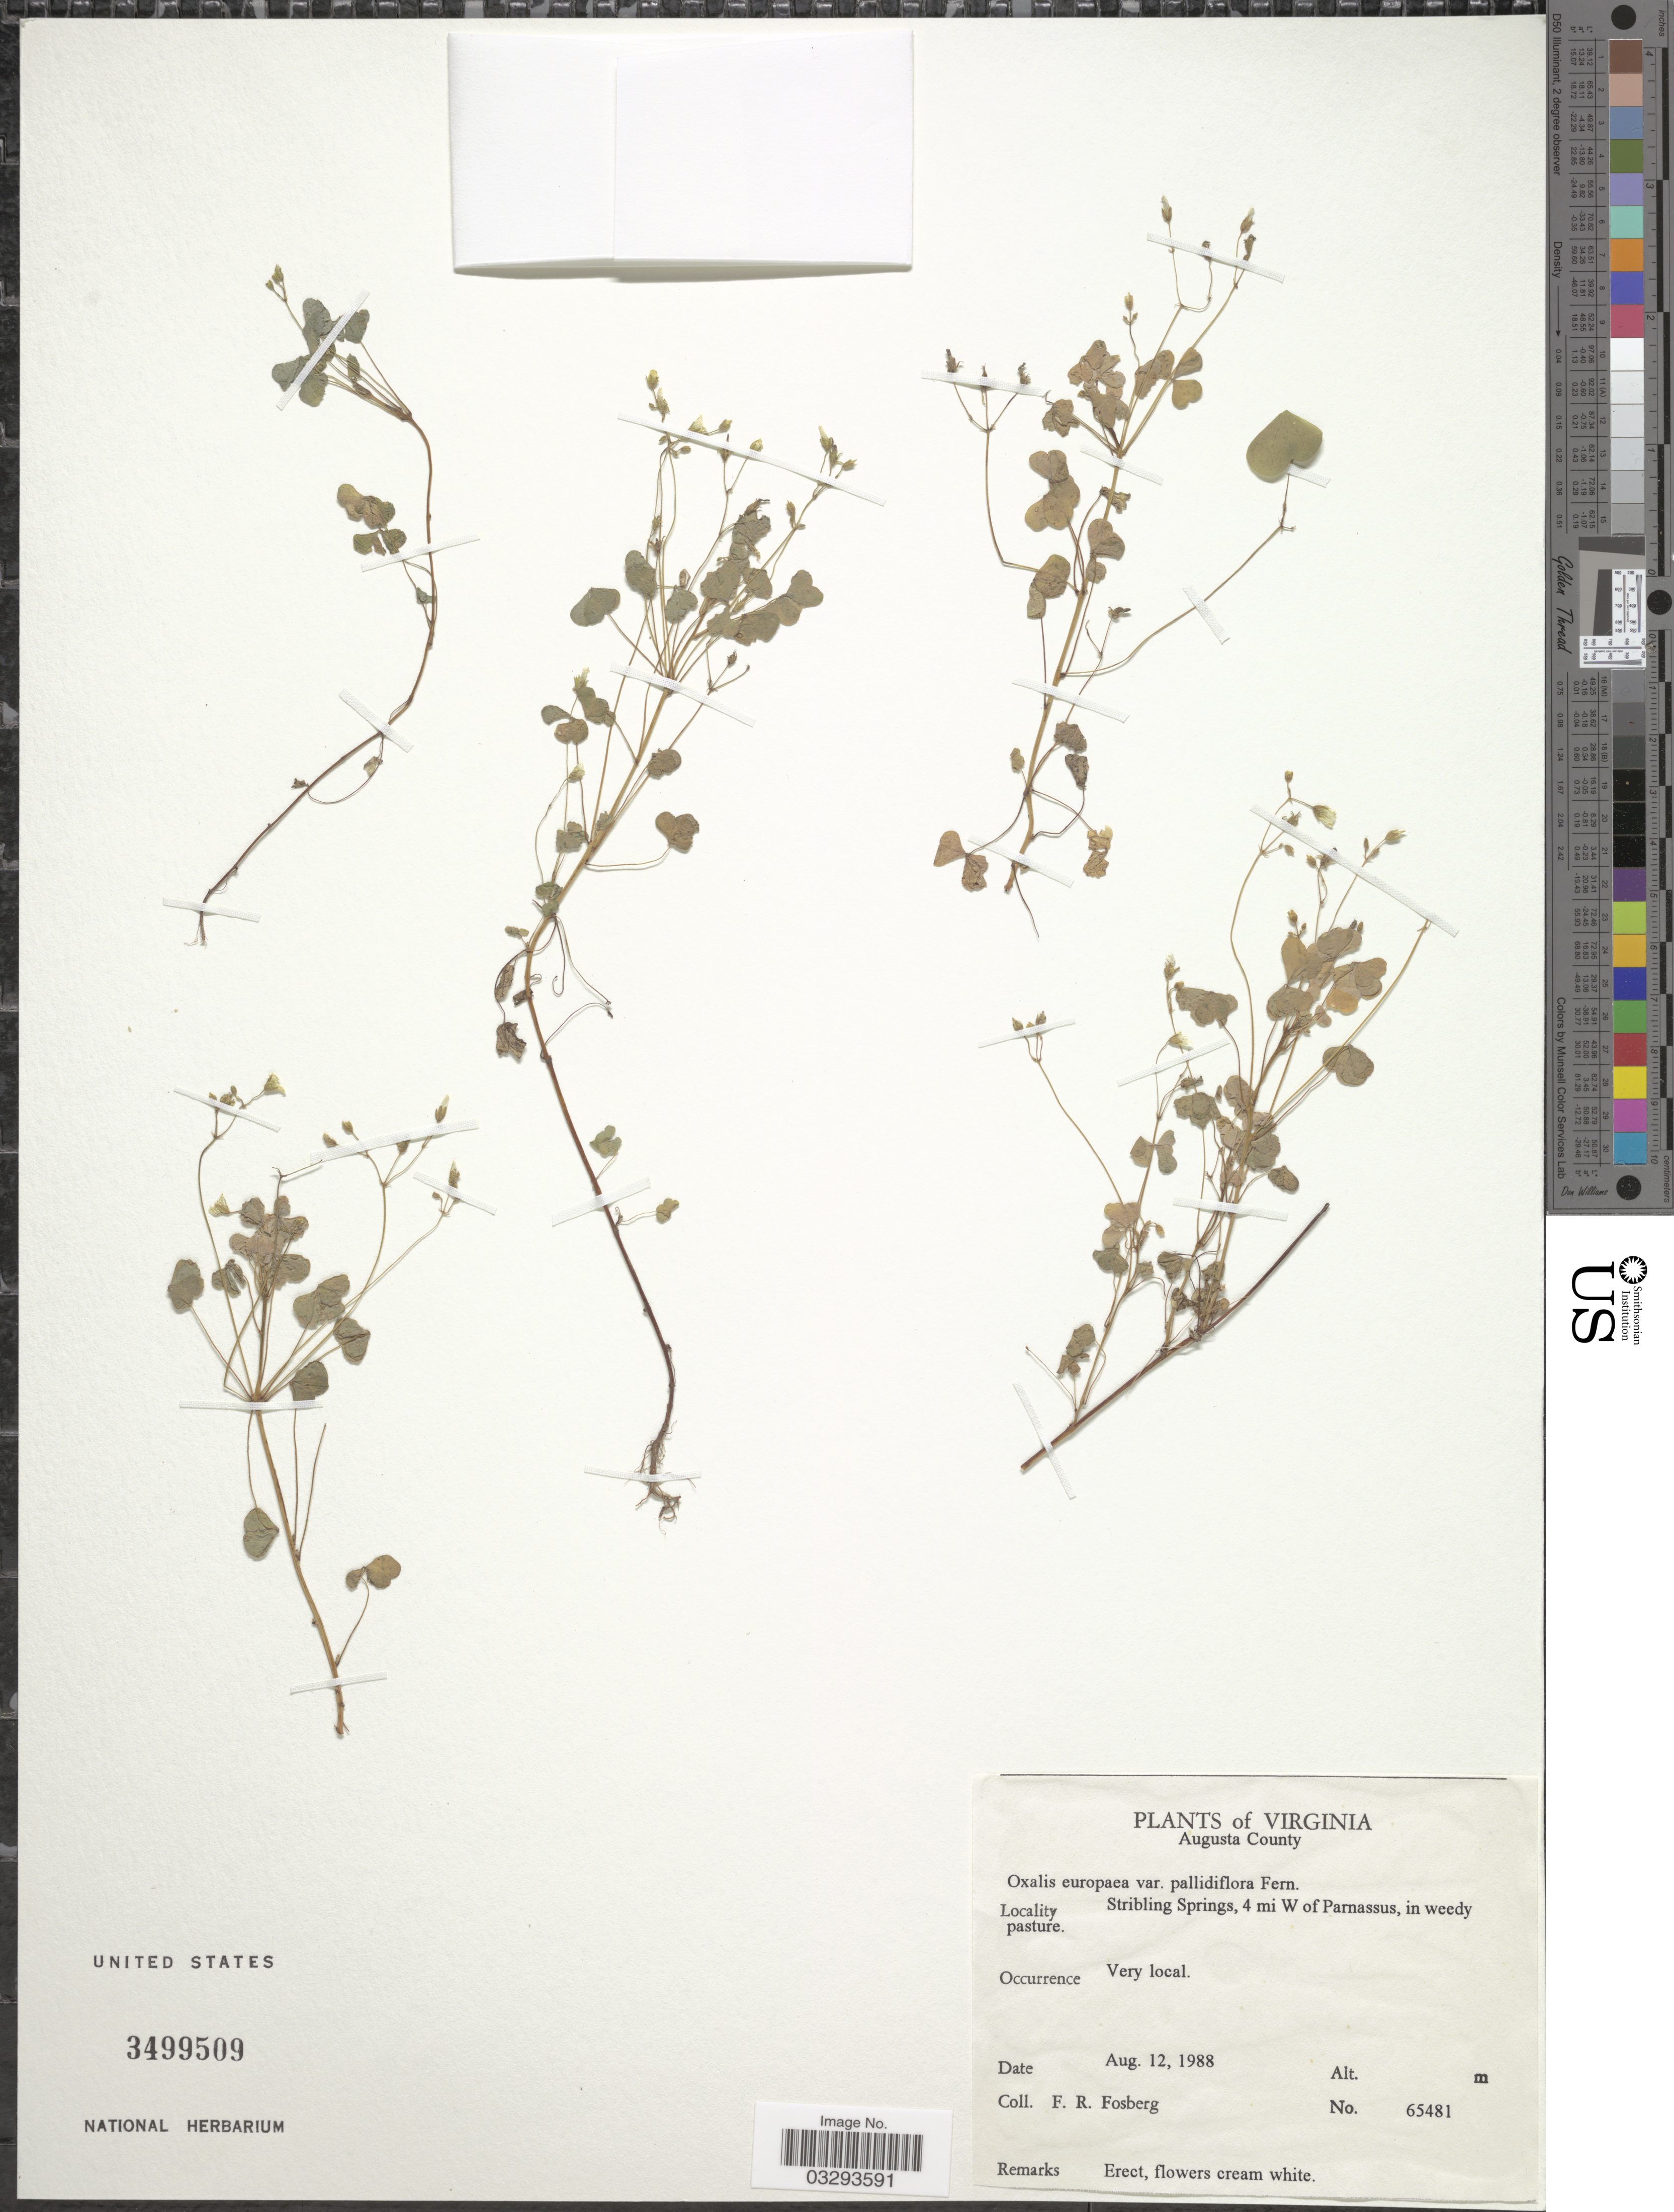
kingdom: Plantae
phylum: Tracheophyta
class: Magnoliopsida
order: Oxalidales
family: Oxalidaceae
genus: Oxalis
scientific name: Oxalis fontana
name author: Bunge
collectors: F. R. Fosberg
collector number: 65481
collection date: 1988-08-12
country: United States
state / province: Virginia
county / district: Augusta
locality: Augusta County. Stribling Springs, 4 mi W of Parnassus.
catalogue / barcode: US 3499509